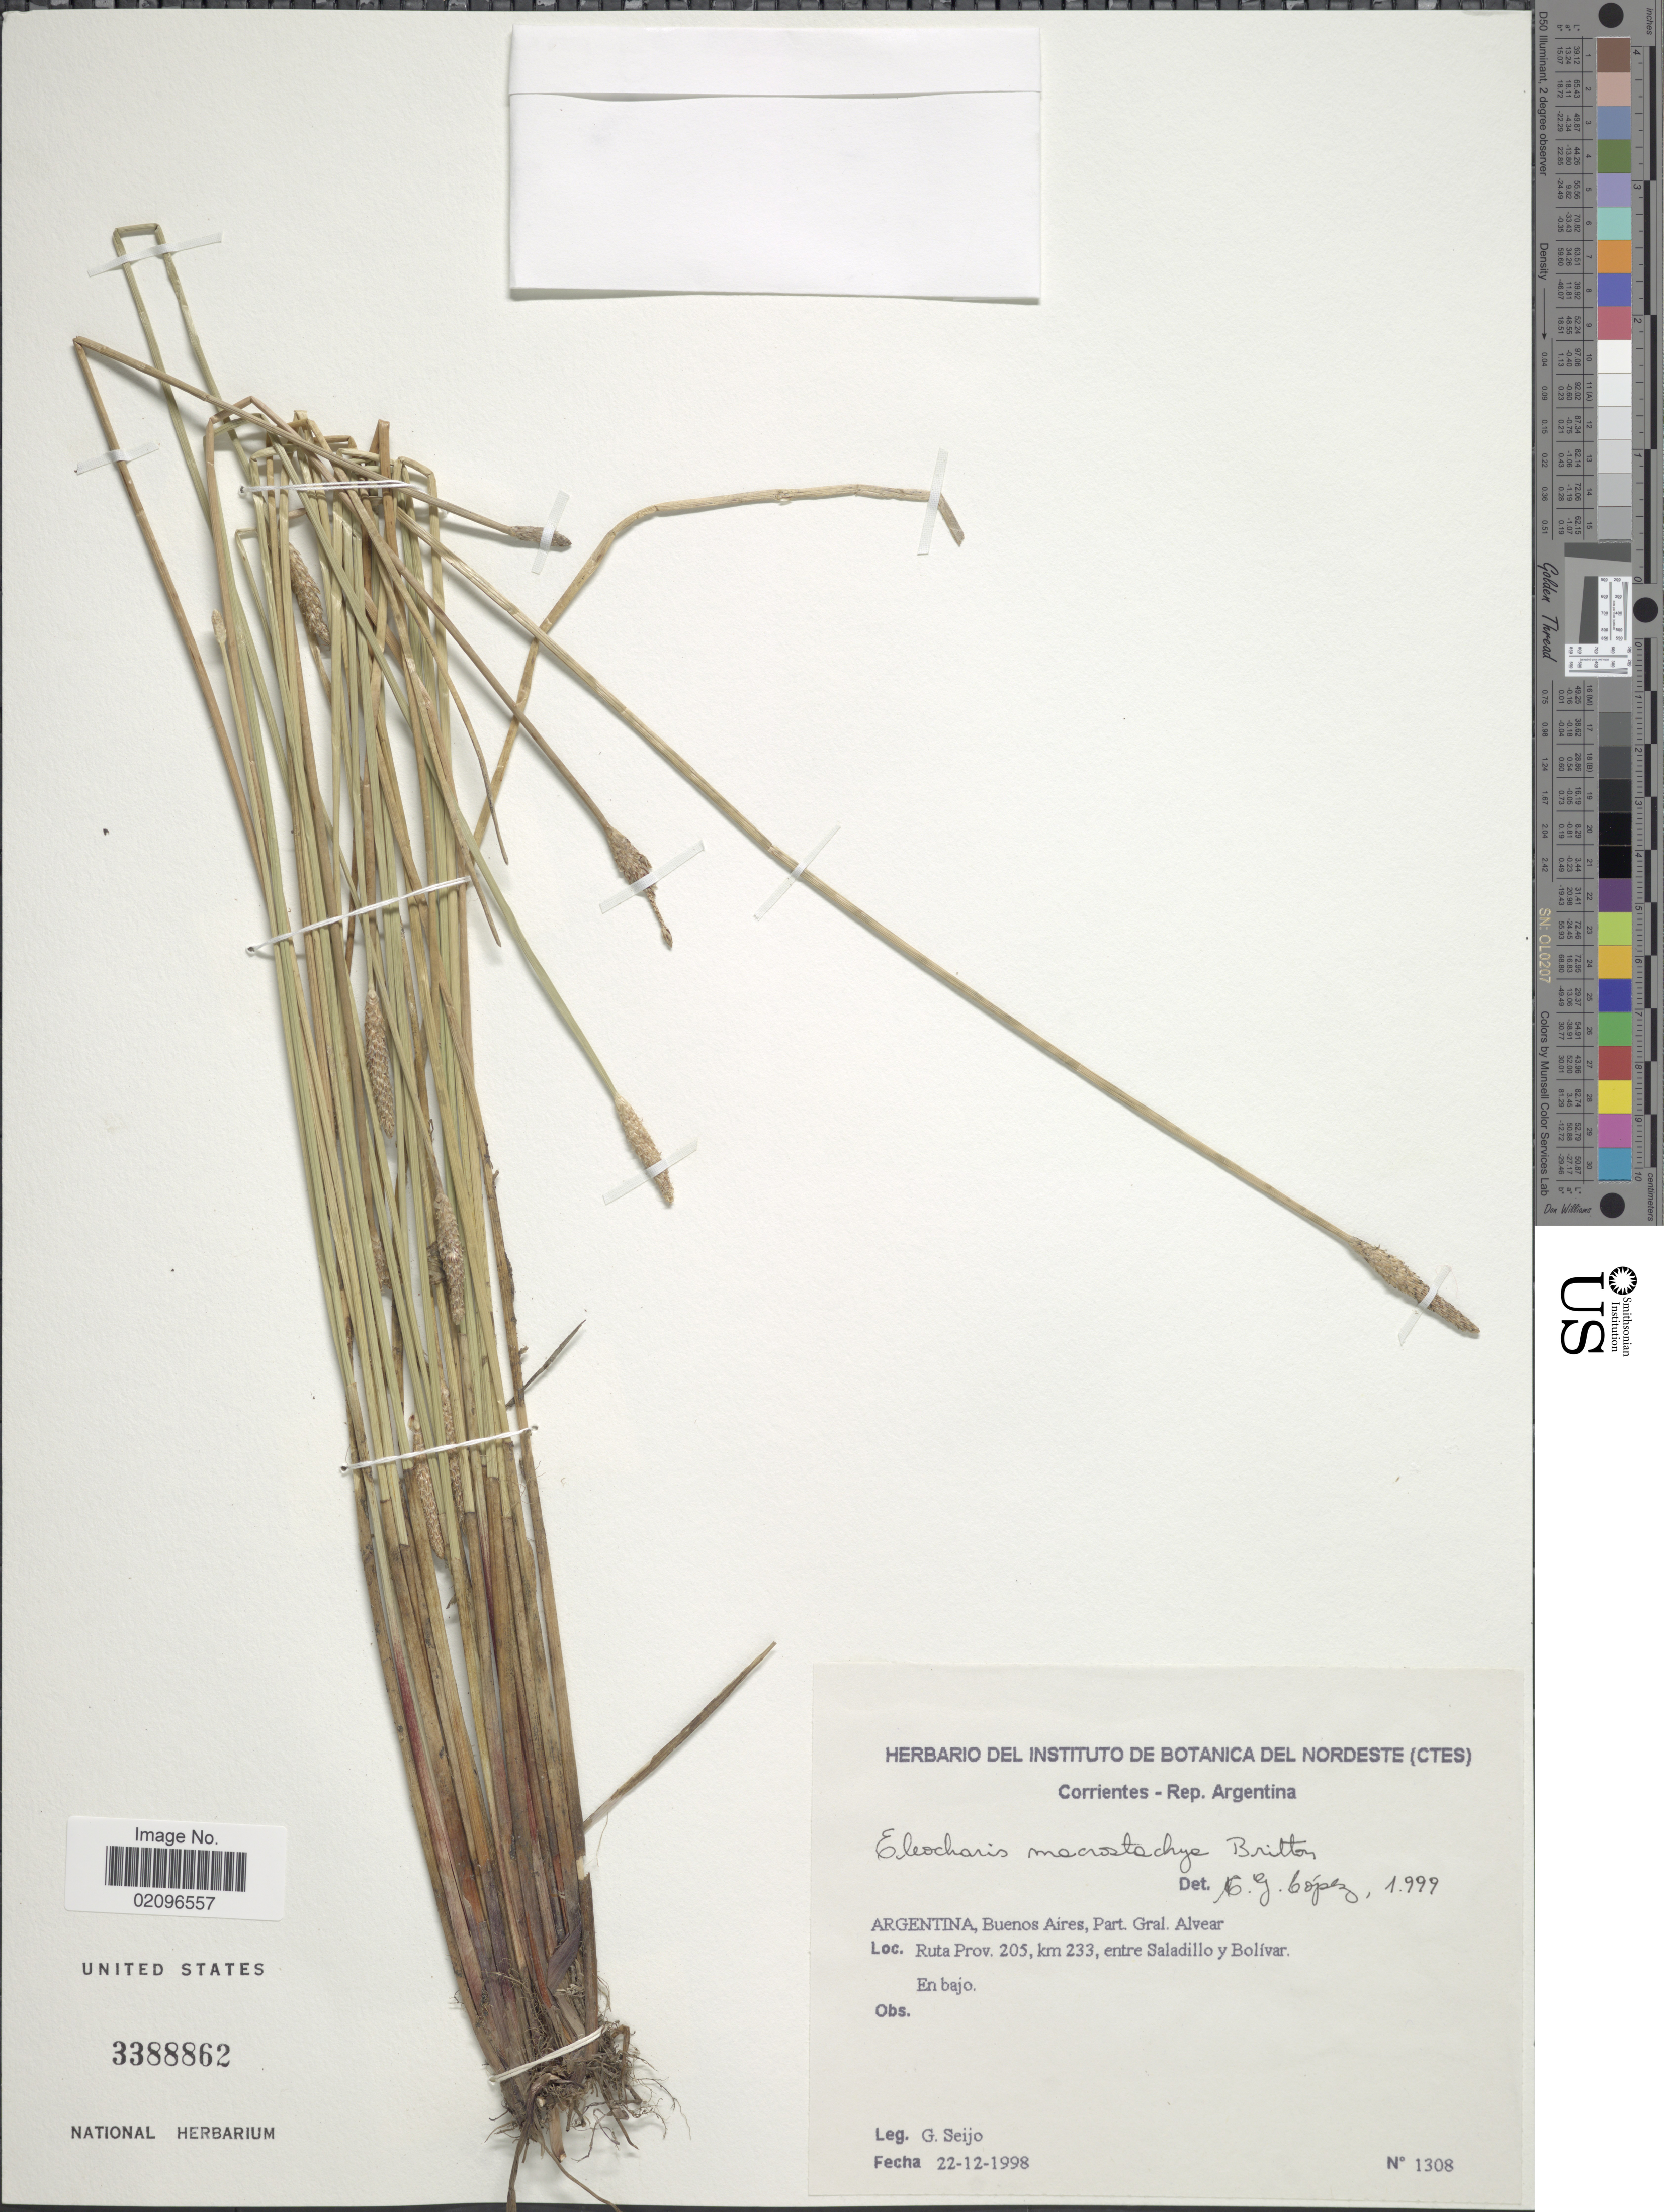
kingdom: Plantae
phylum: Tracheophyta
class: Liliopsida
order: Poales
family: Cyperaceae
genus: Eleocharis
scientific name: Eleocharis macrostachya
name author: Britton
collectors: G. Seijo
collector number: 1308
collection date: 1998-12-22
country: Argentina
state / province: Buenos Aires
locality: Argentina, Buenos Aires, Part. Gral.Alvear, Ruta Prov.205, km 233, entre Saladillo y Bolivar, en bajo.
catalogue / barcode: US 3388862